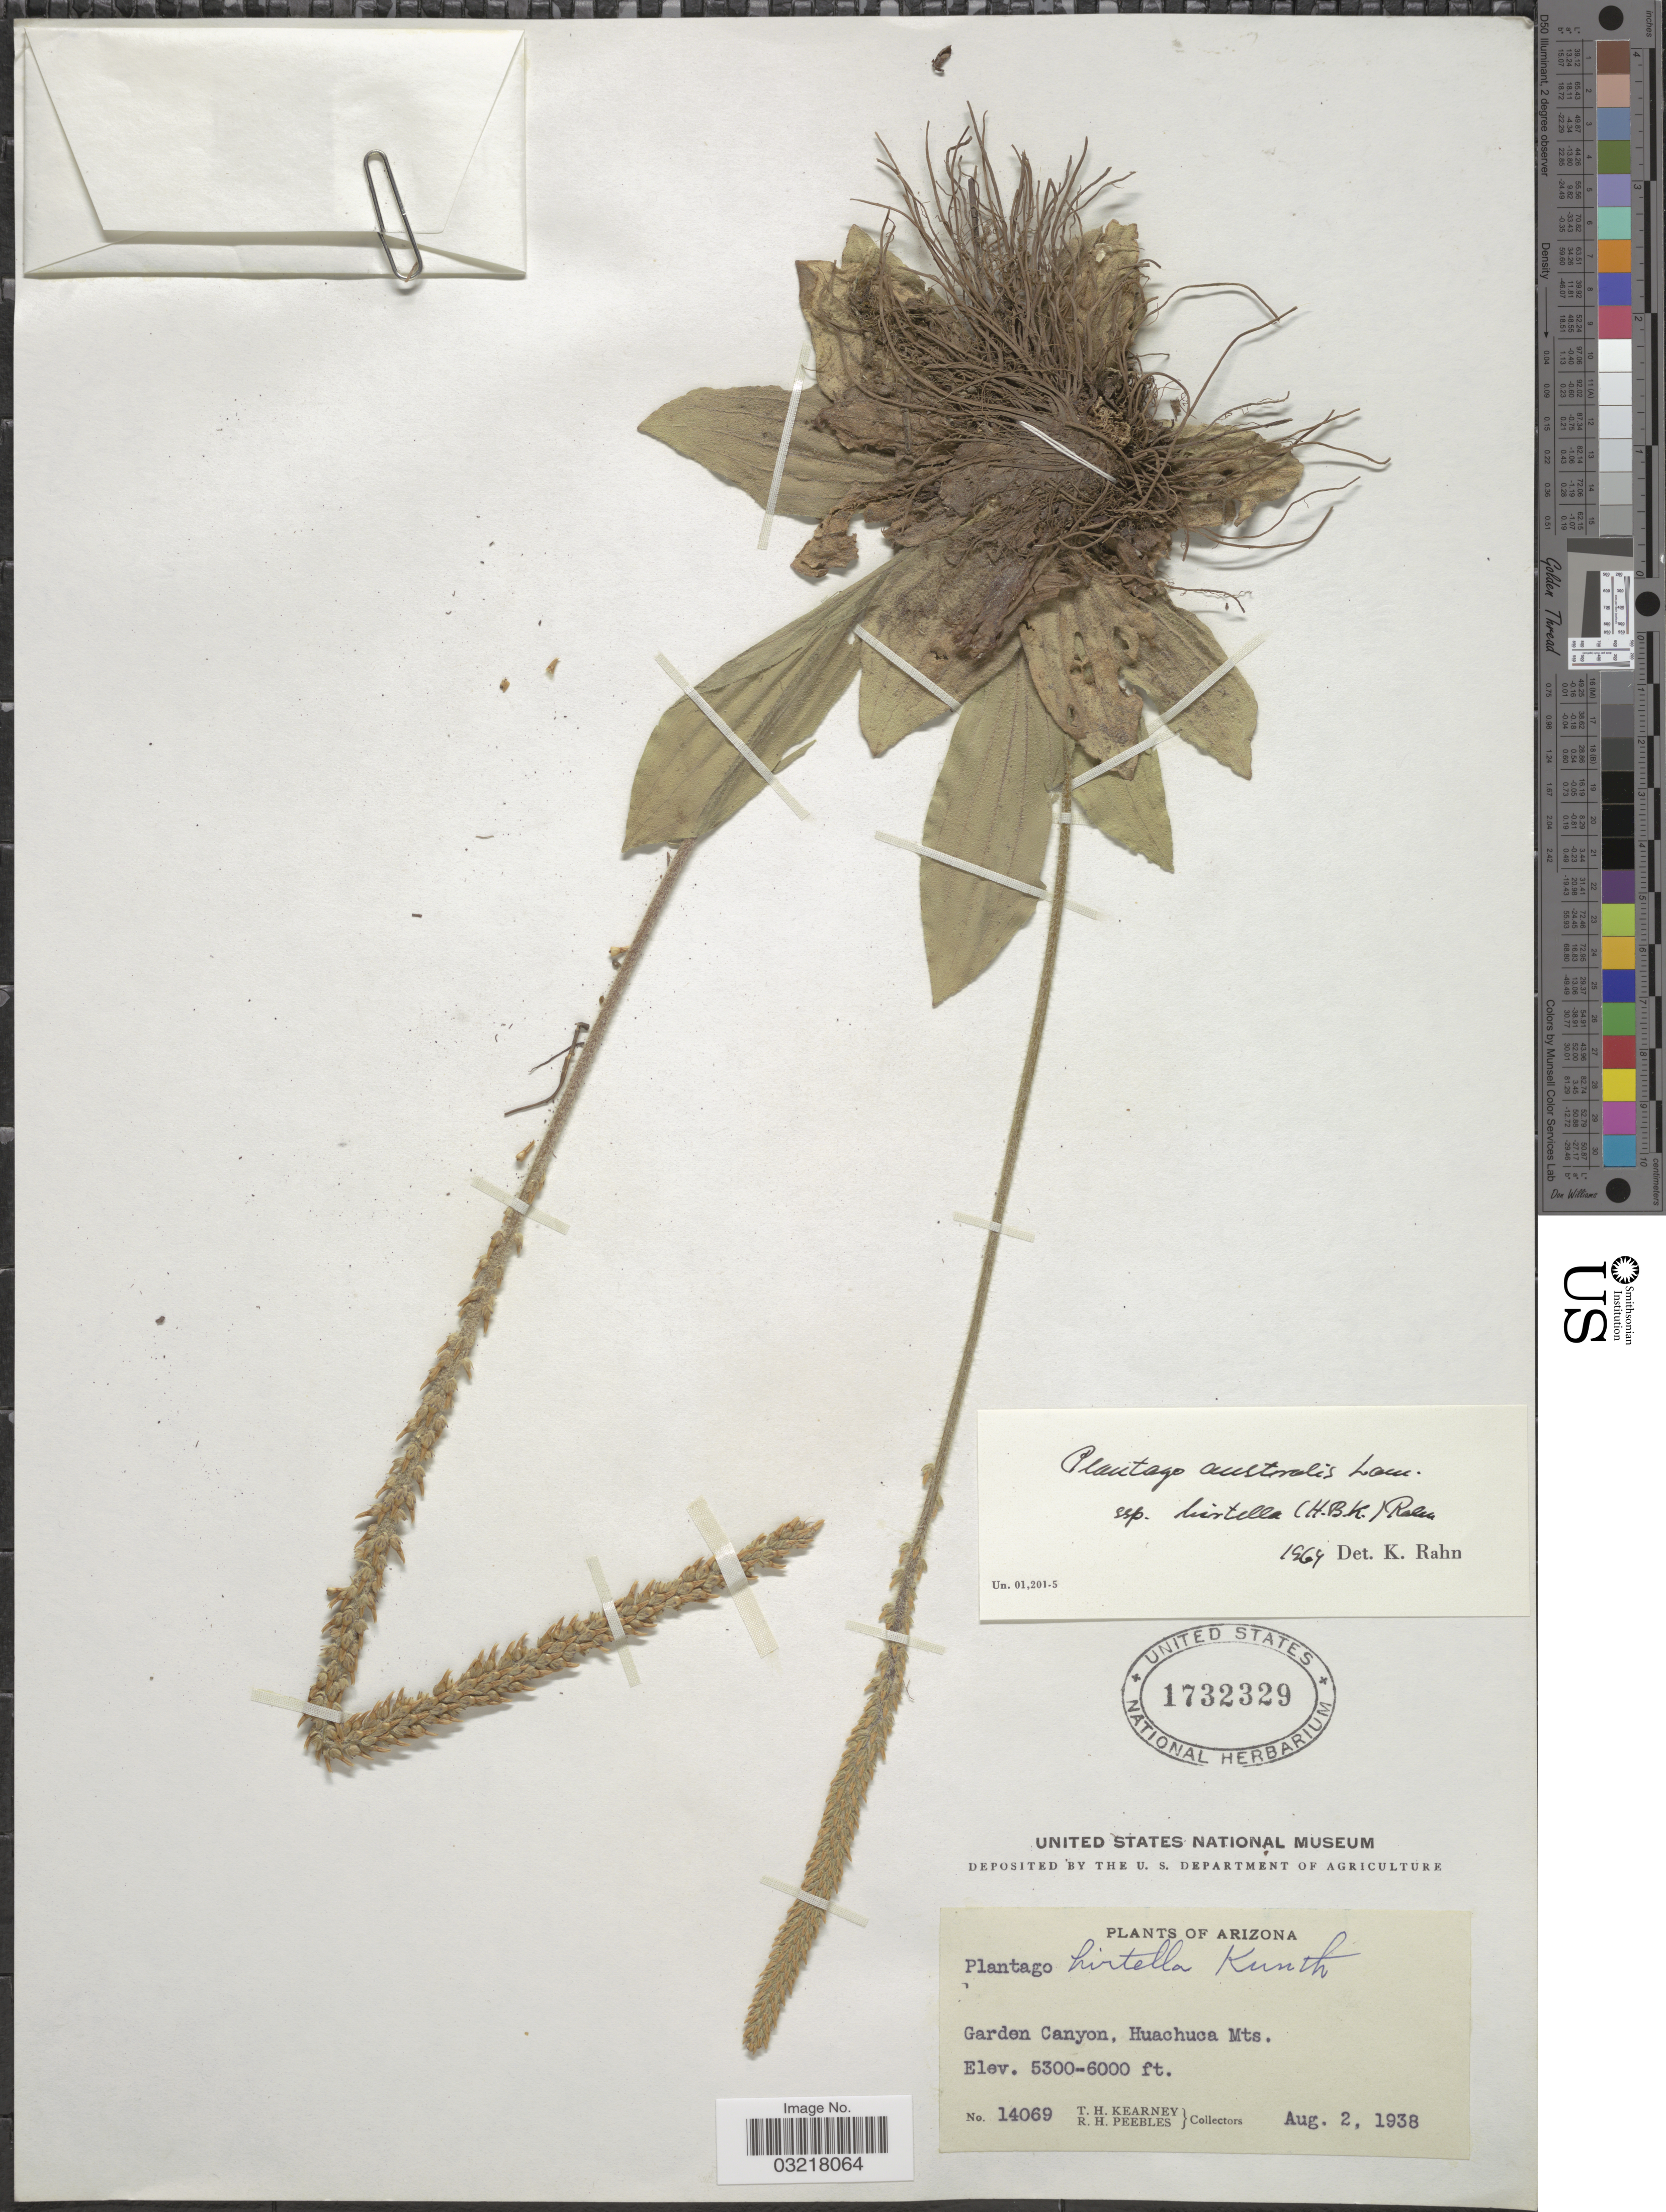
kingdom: Plantae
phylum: Tracheophyta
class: Magnoliopsida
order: Lamiales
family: Plantaginaceae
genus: Plantago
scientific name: Plantago australis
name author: Lam.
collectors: T. H. Kearney & R. H. Peebles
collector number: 14069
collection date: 1938-08-02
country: United States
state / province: Arizona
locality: Garden Canyon, Huachuca Mts.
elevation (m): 1615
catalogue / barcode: US 1732329